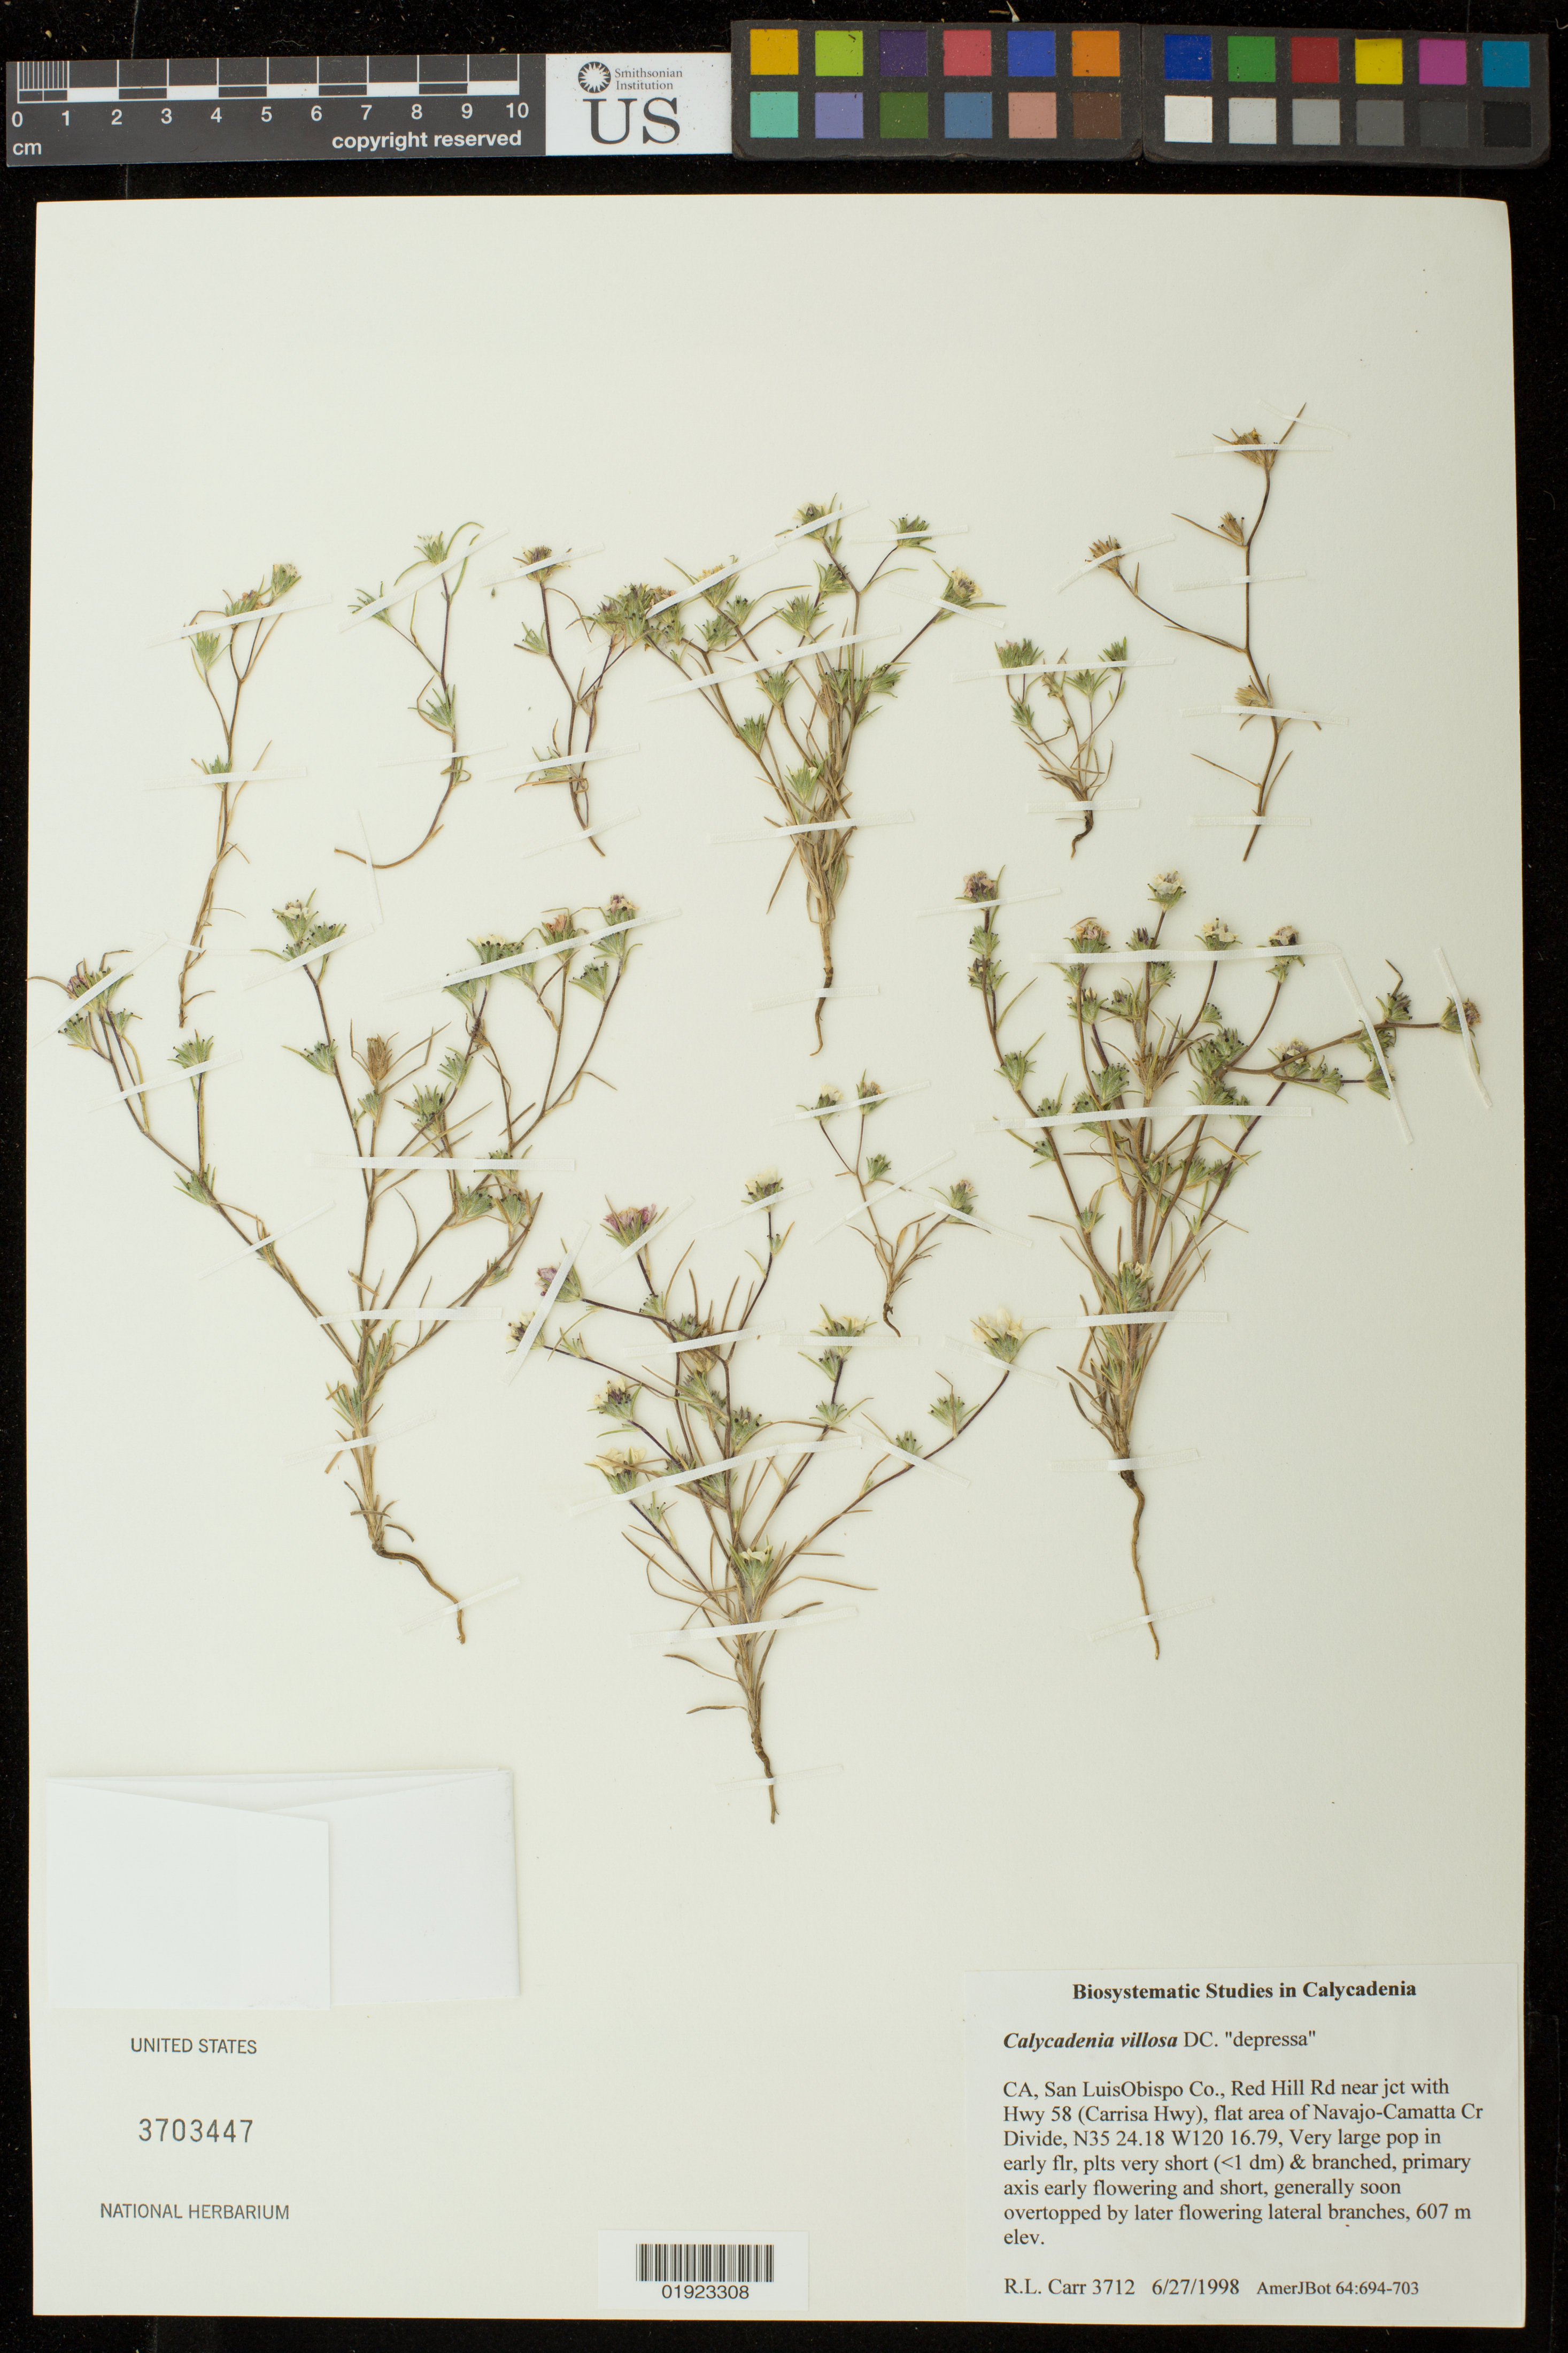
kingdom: Plantae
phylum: Tracheophyta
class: Magnoliopsida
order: Asterales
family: Asteraceae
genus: Calycadenia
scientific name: Calycadenia villosa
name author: DC.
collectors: R. Carr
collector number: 3712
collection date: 1998-06-27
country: United States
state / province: California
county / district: San Luis Obispo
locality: Red Hill Rd near jct with Hwy 58 (Carrisa Hwy), flat area of Navajo-Camatta Cr Divide.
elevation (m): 607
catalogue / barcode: US 3703447